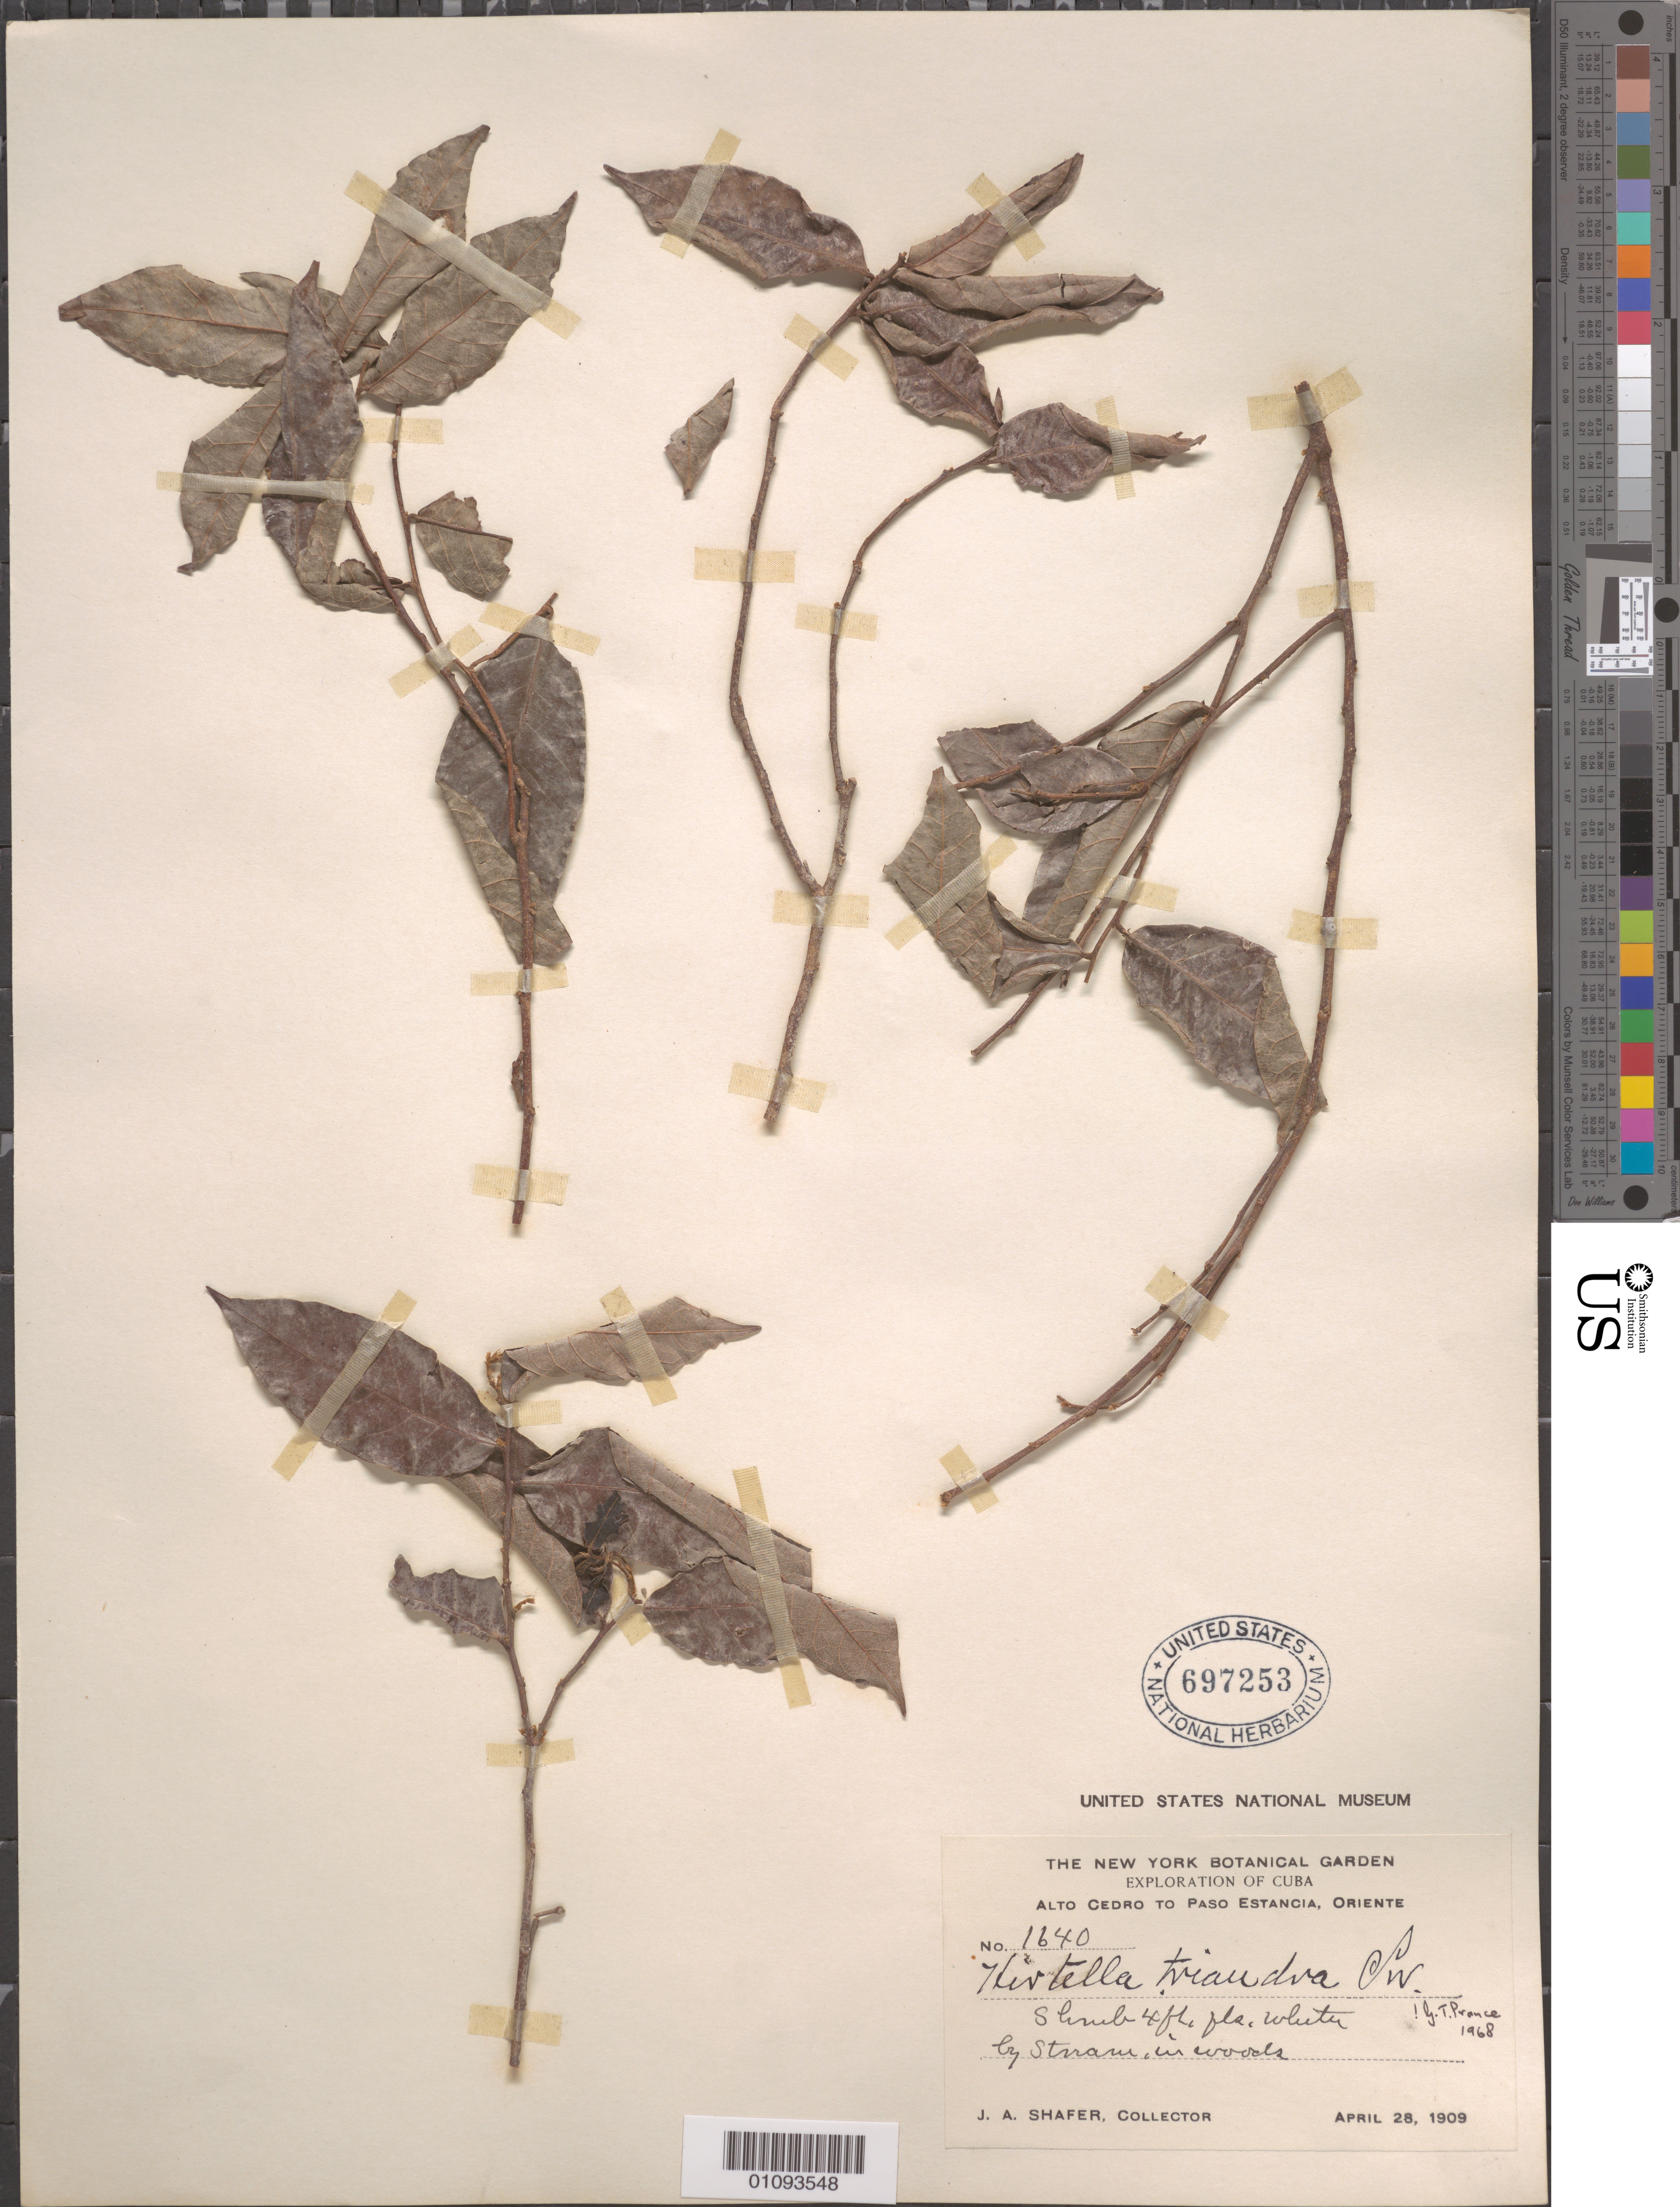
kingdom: Plantae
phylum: Tracheophyta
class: Magnoliopsida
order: Malpighiales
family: Chrysobalanaceae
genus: Hirtella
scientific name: Hirtella triandra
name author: Sw.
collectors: J. A. Shafer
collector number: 1640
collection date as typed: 28 Apr 1909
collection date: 1909-04-28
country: Cuba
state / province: Granma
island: Cuba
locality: Alto Cedro to Paso Estancia, Oriente By stream in woods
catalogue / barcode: US 697253